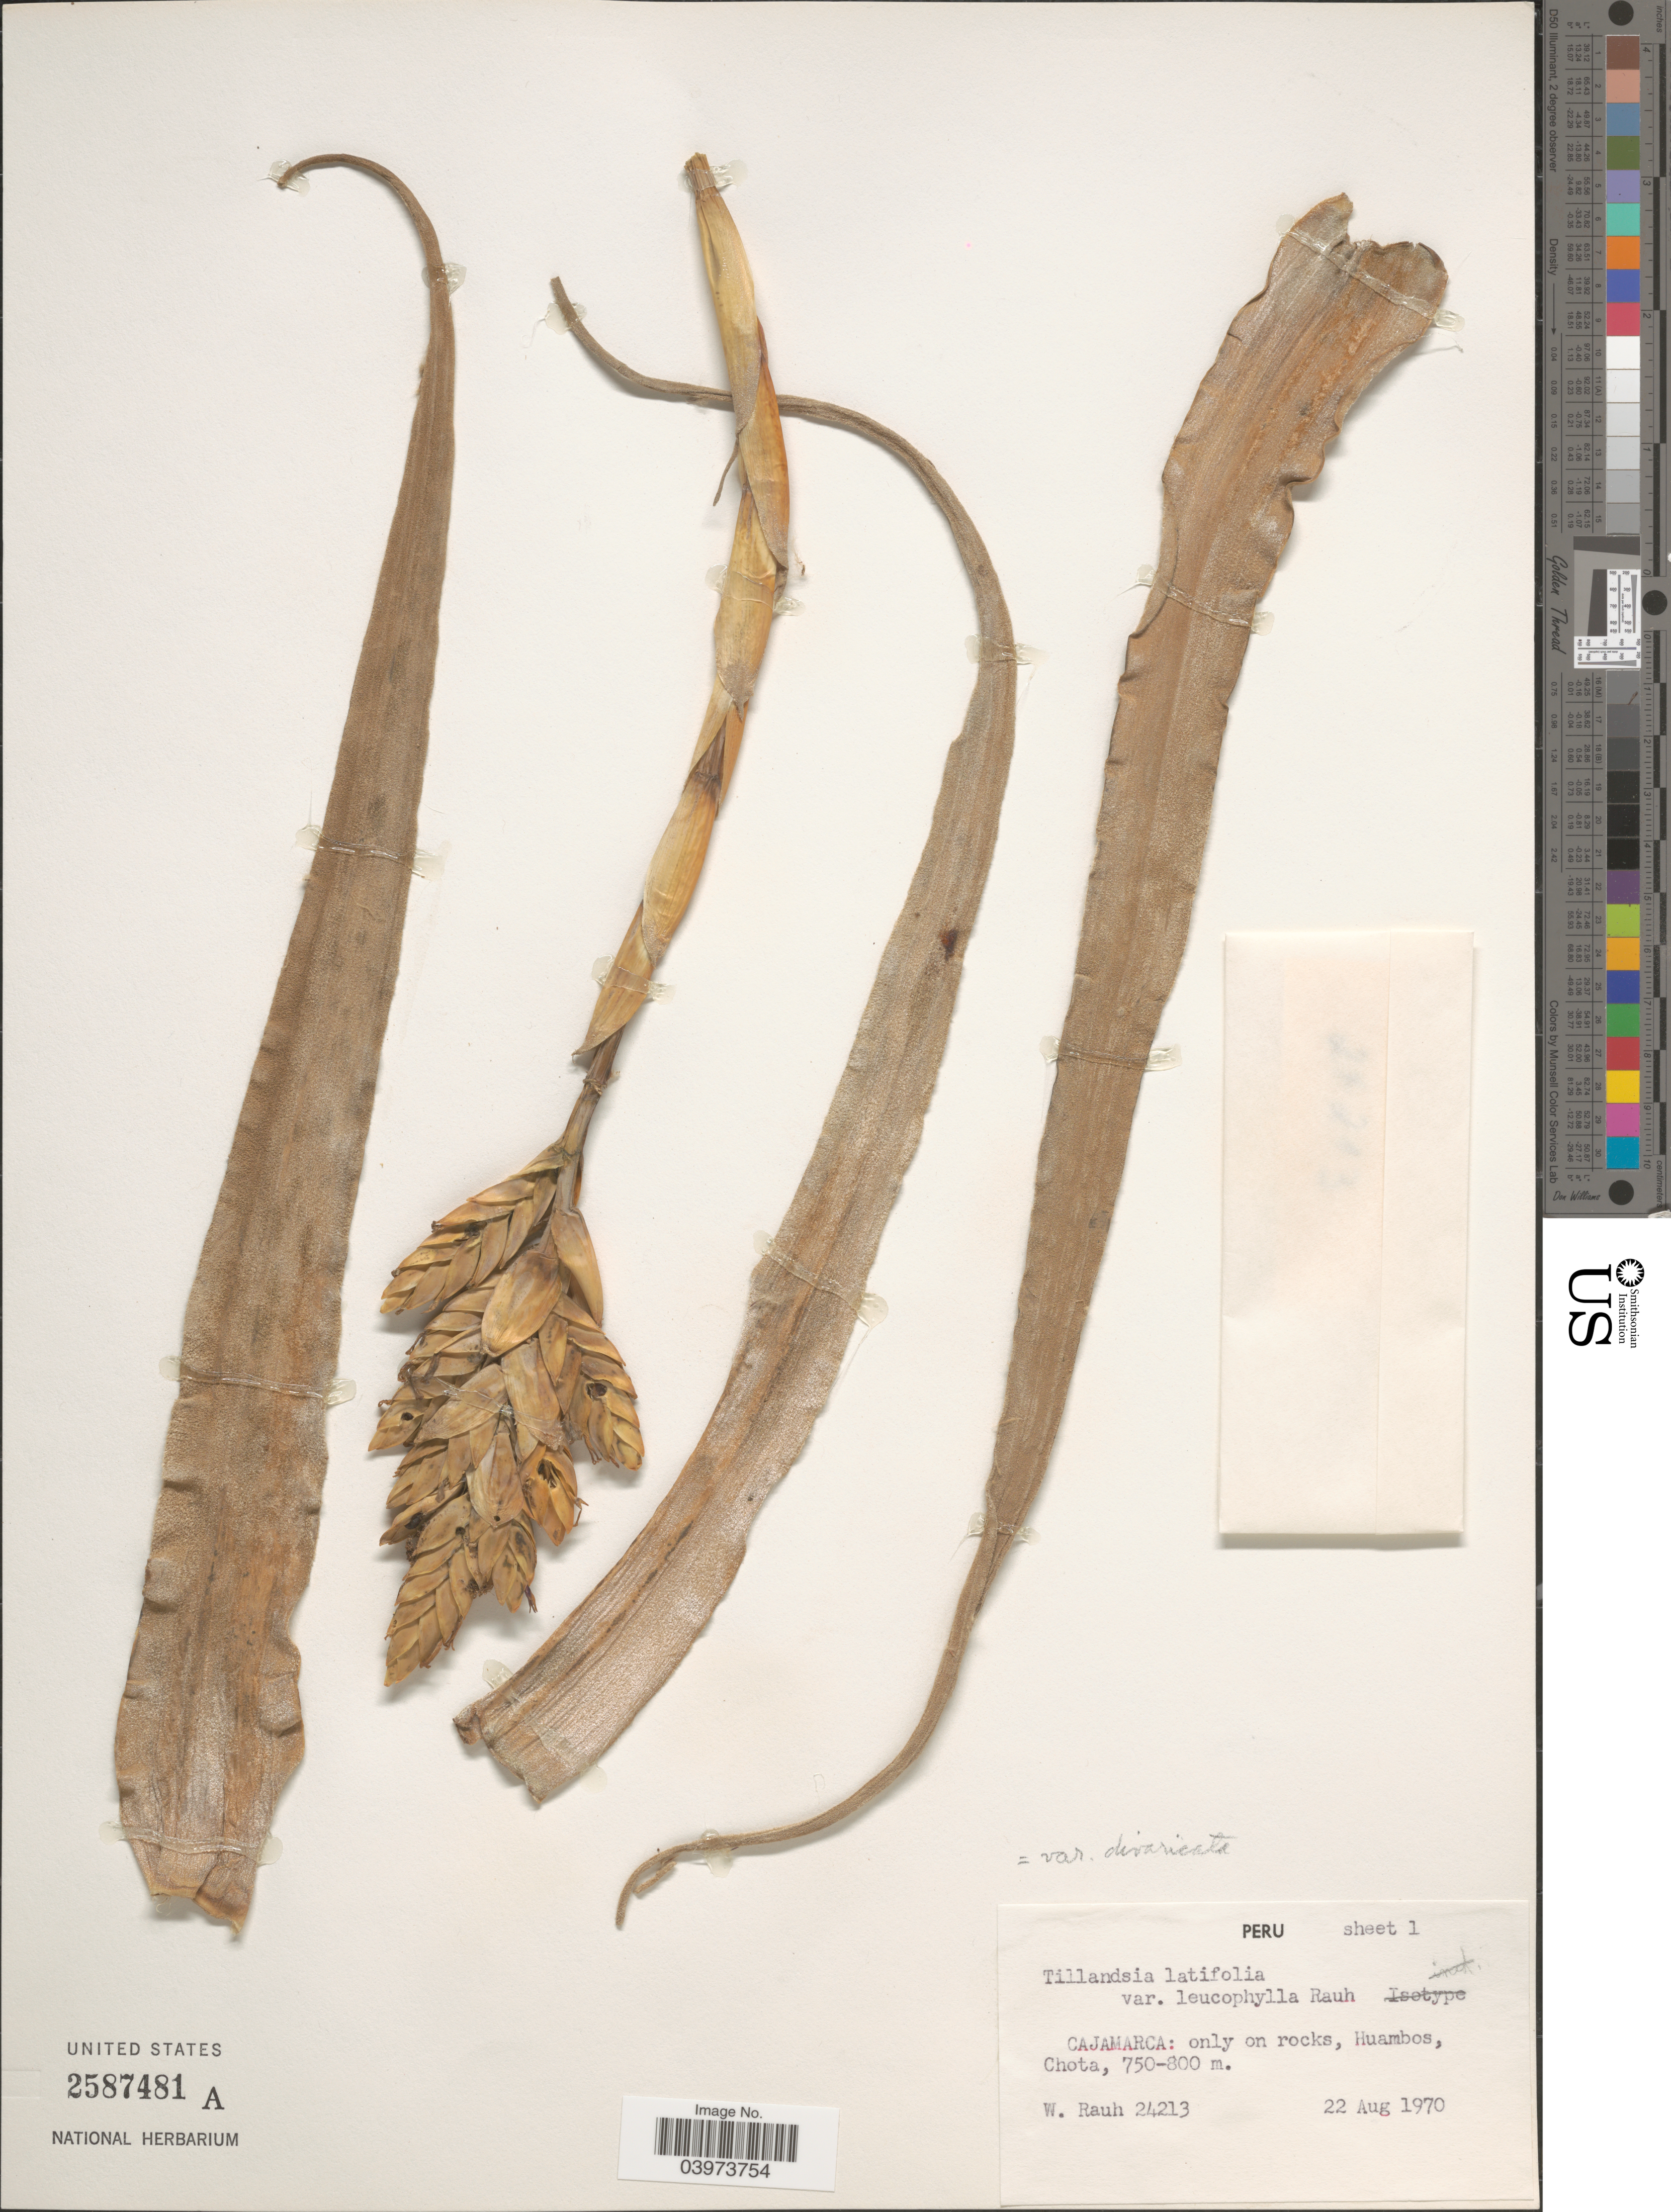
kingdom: Plantae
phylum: Tracheophyta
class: Liliopsida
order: Poales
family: Bromeliaceae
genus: Tillandsia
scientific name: Tillandsia latifolia var. leucophylla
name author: Rauh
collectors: W. Rauh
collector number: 24213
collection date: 1970-08-22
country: Peru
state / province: Cajamarca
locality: Only on rocks, Huambos, Chota.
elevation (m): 750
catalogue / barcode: US 2587481A